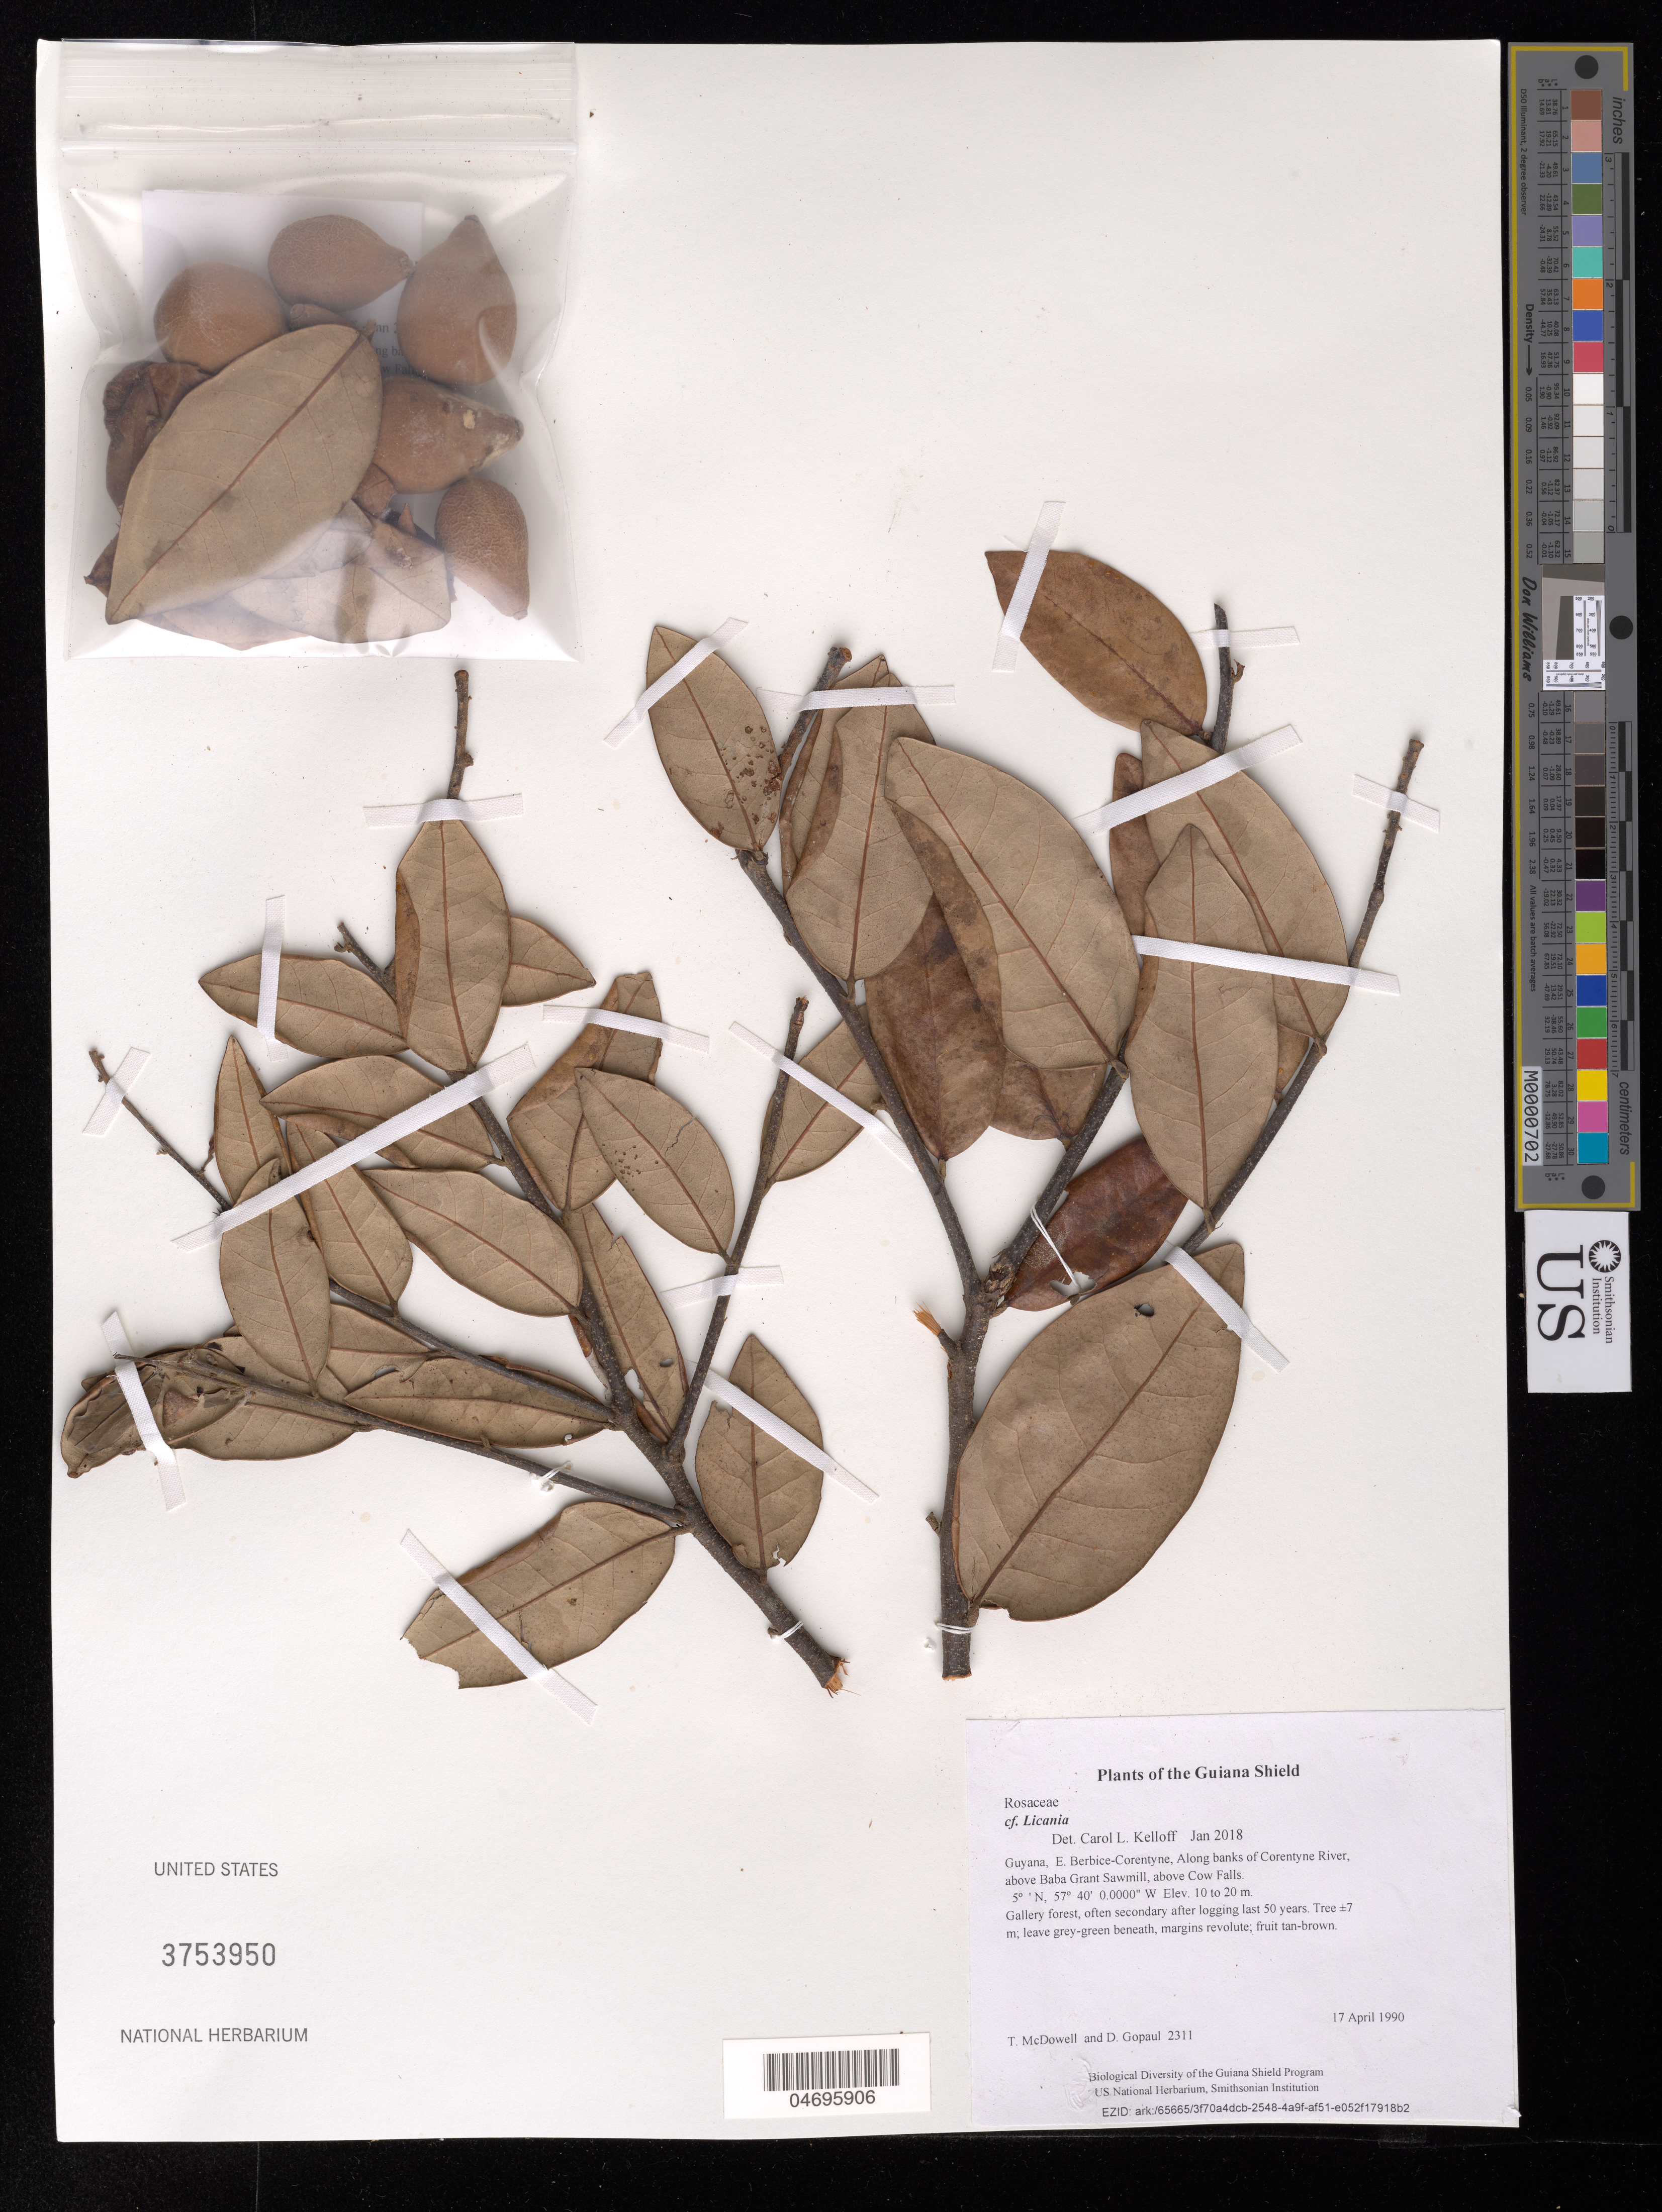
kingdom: Plantae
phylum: Tracheophyta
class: Magnoliopsida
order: Malpighiales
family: Chrysobalanaceae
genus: Licania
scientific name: Licania sp.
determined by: Kelloff, Carol L.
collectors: T. McDowell & D. Gopaul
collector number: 2311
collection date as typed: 17 April 1990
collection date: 1990-04-17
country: Guyana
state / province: E. Berbice-Corentyne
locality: Along banks of Corentyne River, above Baba Grant Sawmill, above Cow Falls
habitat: Gallery forest, often secondary after logging last 50 years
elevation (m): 10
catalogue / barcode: US 3753950